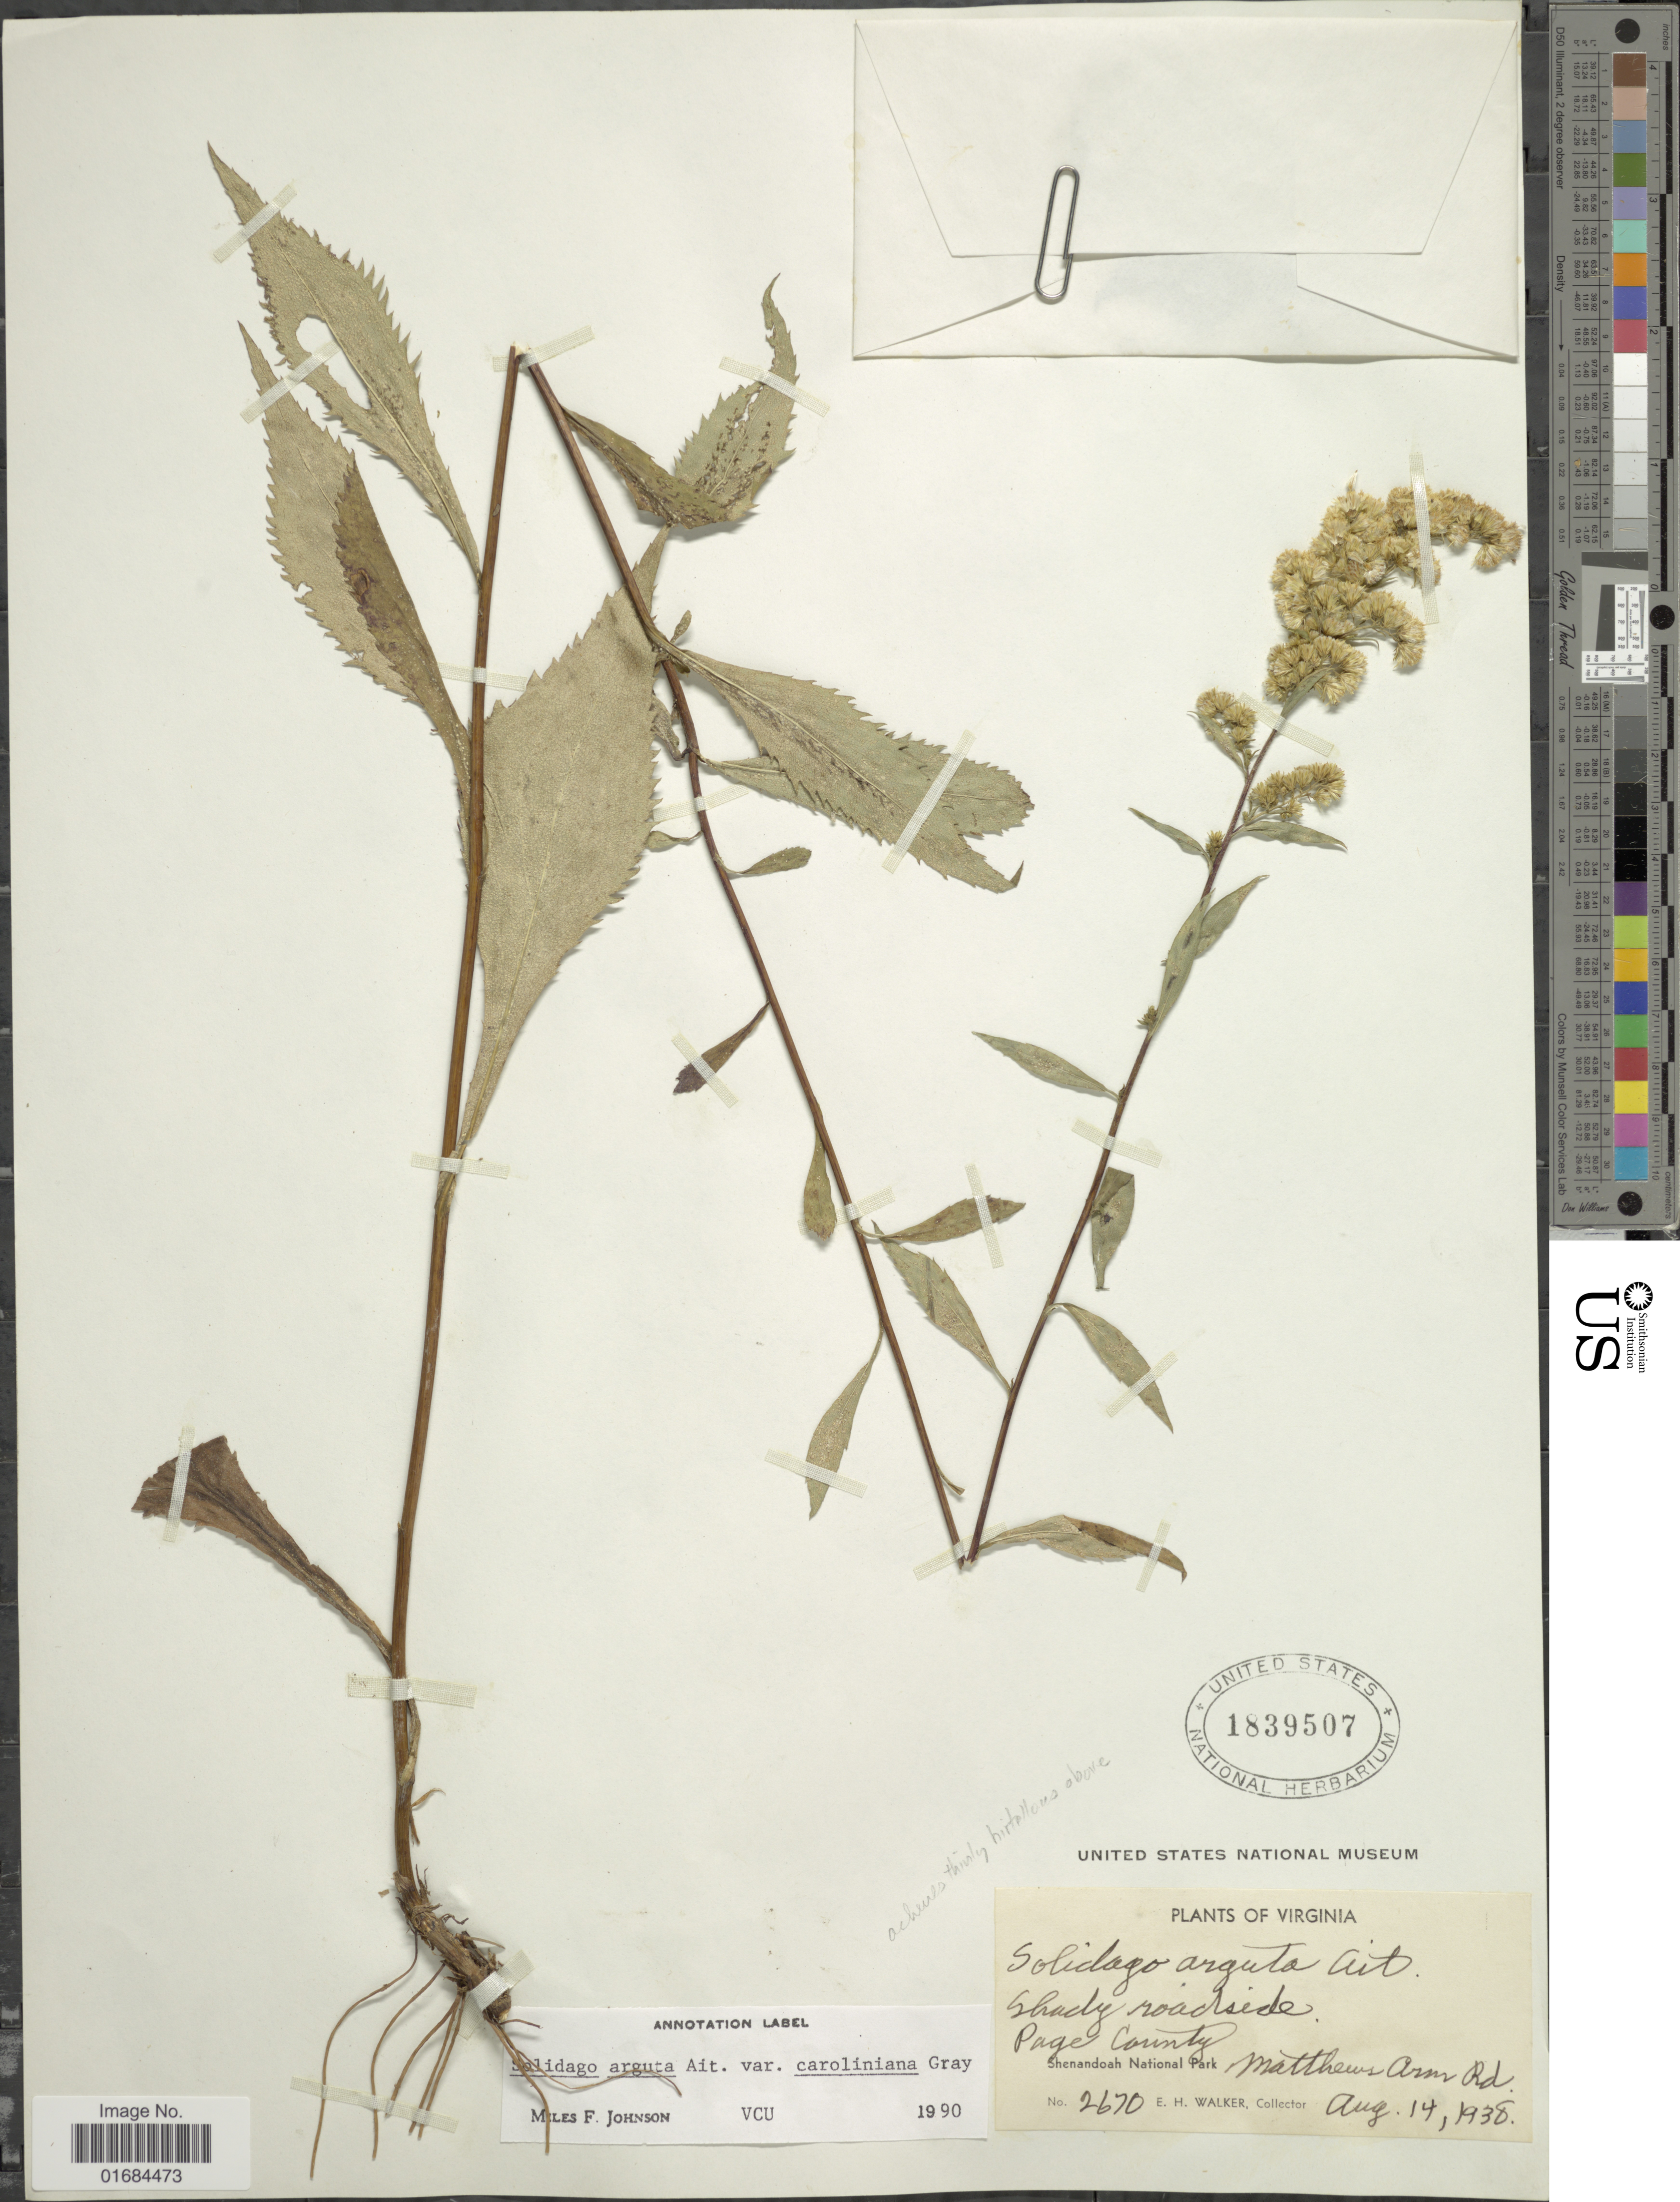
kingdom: Plantae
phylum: Tracheophyta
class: Magnoliopsida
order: Asterales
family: Asteraceae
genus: Solidago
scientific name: Solidago arguta var. caroliniana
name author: A. Gray & et al.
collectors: E. H. Walker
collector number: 2670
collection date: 1938-08-14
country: United States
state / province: Virginia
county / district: Page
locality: Shenandoah National Park, Matthew Arm Rd.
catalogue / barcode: US 1839507